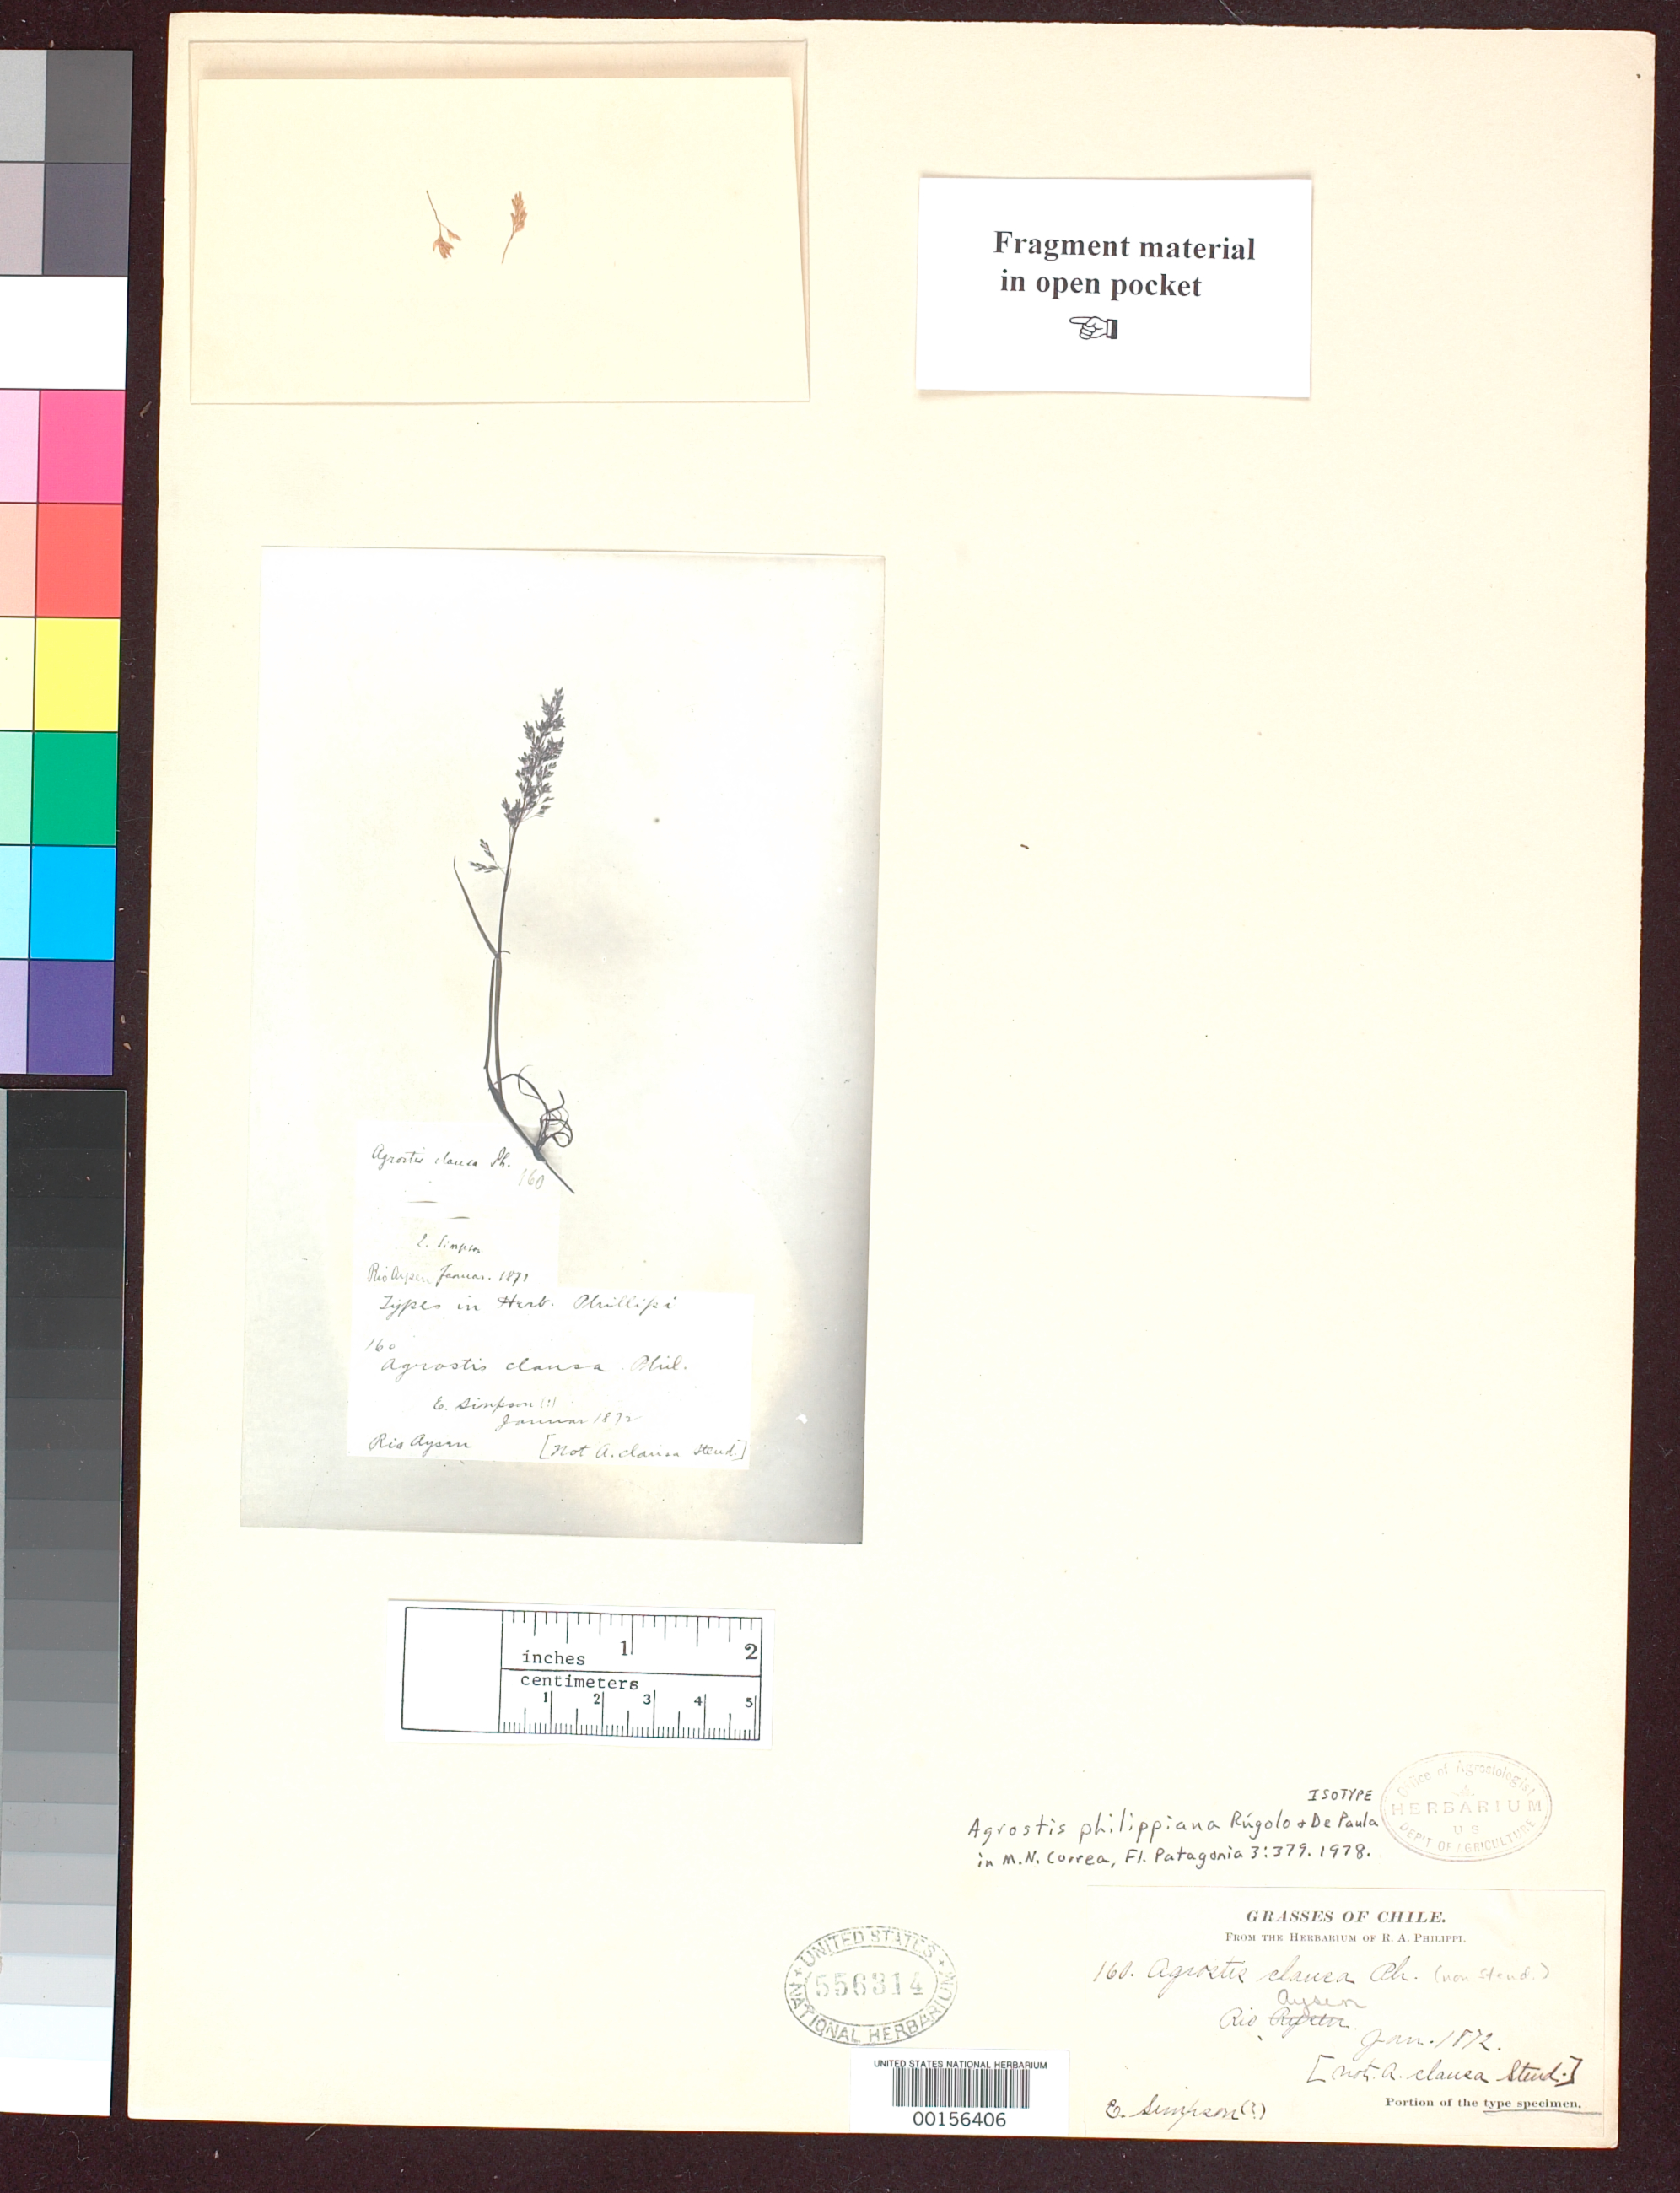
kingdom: Plantae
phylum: Tracheophyta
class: Liliopsida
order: Poales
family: Poaceae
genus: Agrostis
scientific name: Agrostis clausa Phil., nom. illeg.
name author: Phil.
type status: Type Collection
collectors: E. Simpson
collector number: Philippi Herb. No. 160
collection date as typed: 1872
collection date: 1872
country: Chile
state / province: Aisén (XI)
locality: Rio Aisén, Patagonia.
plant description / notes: Not found under either name, Dec. 2016; Fragmentary material of type specimen ex herb. Philippi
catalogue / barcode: US 556314